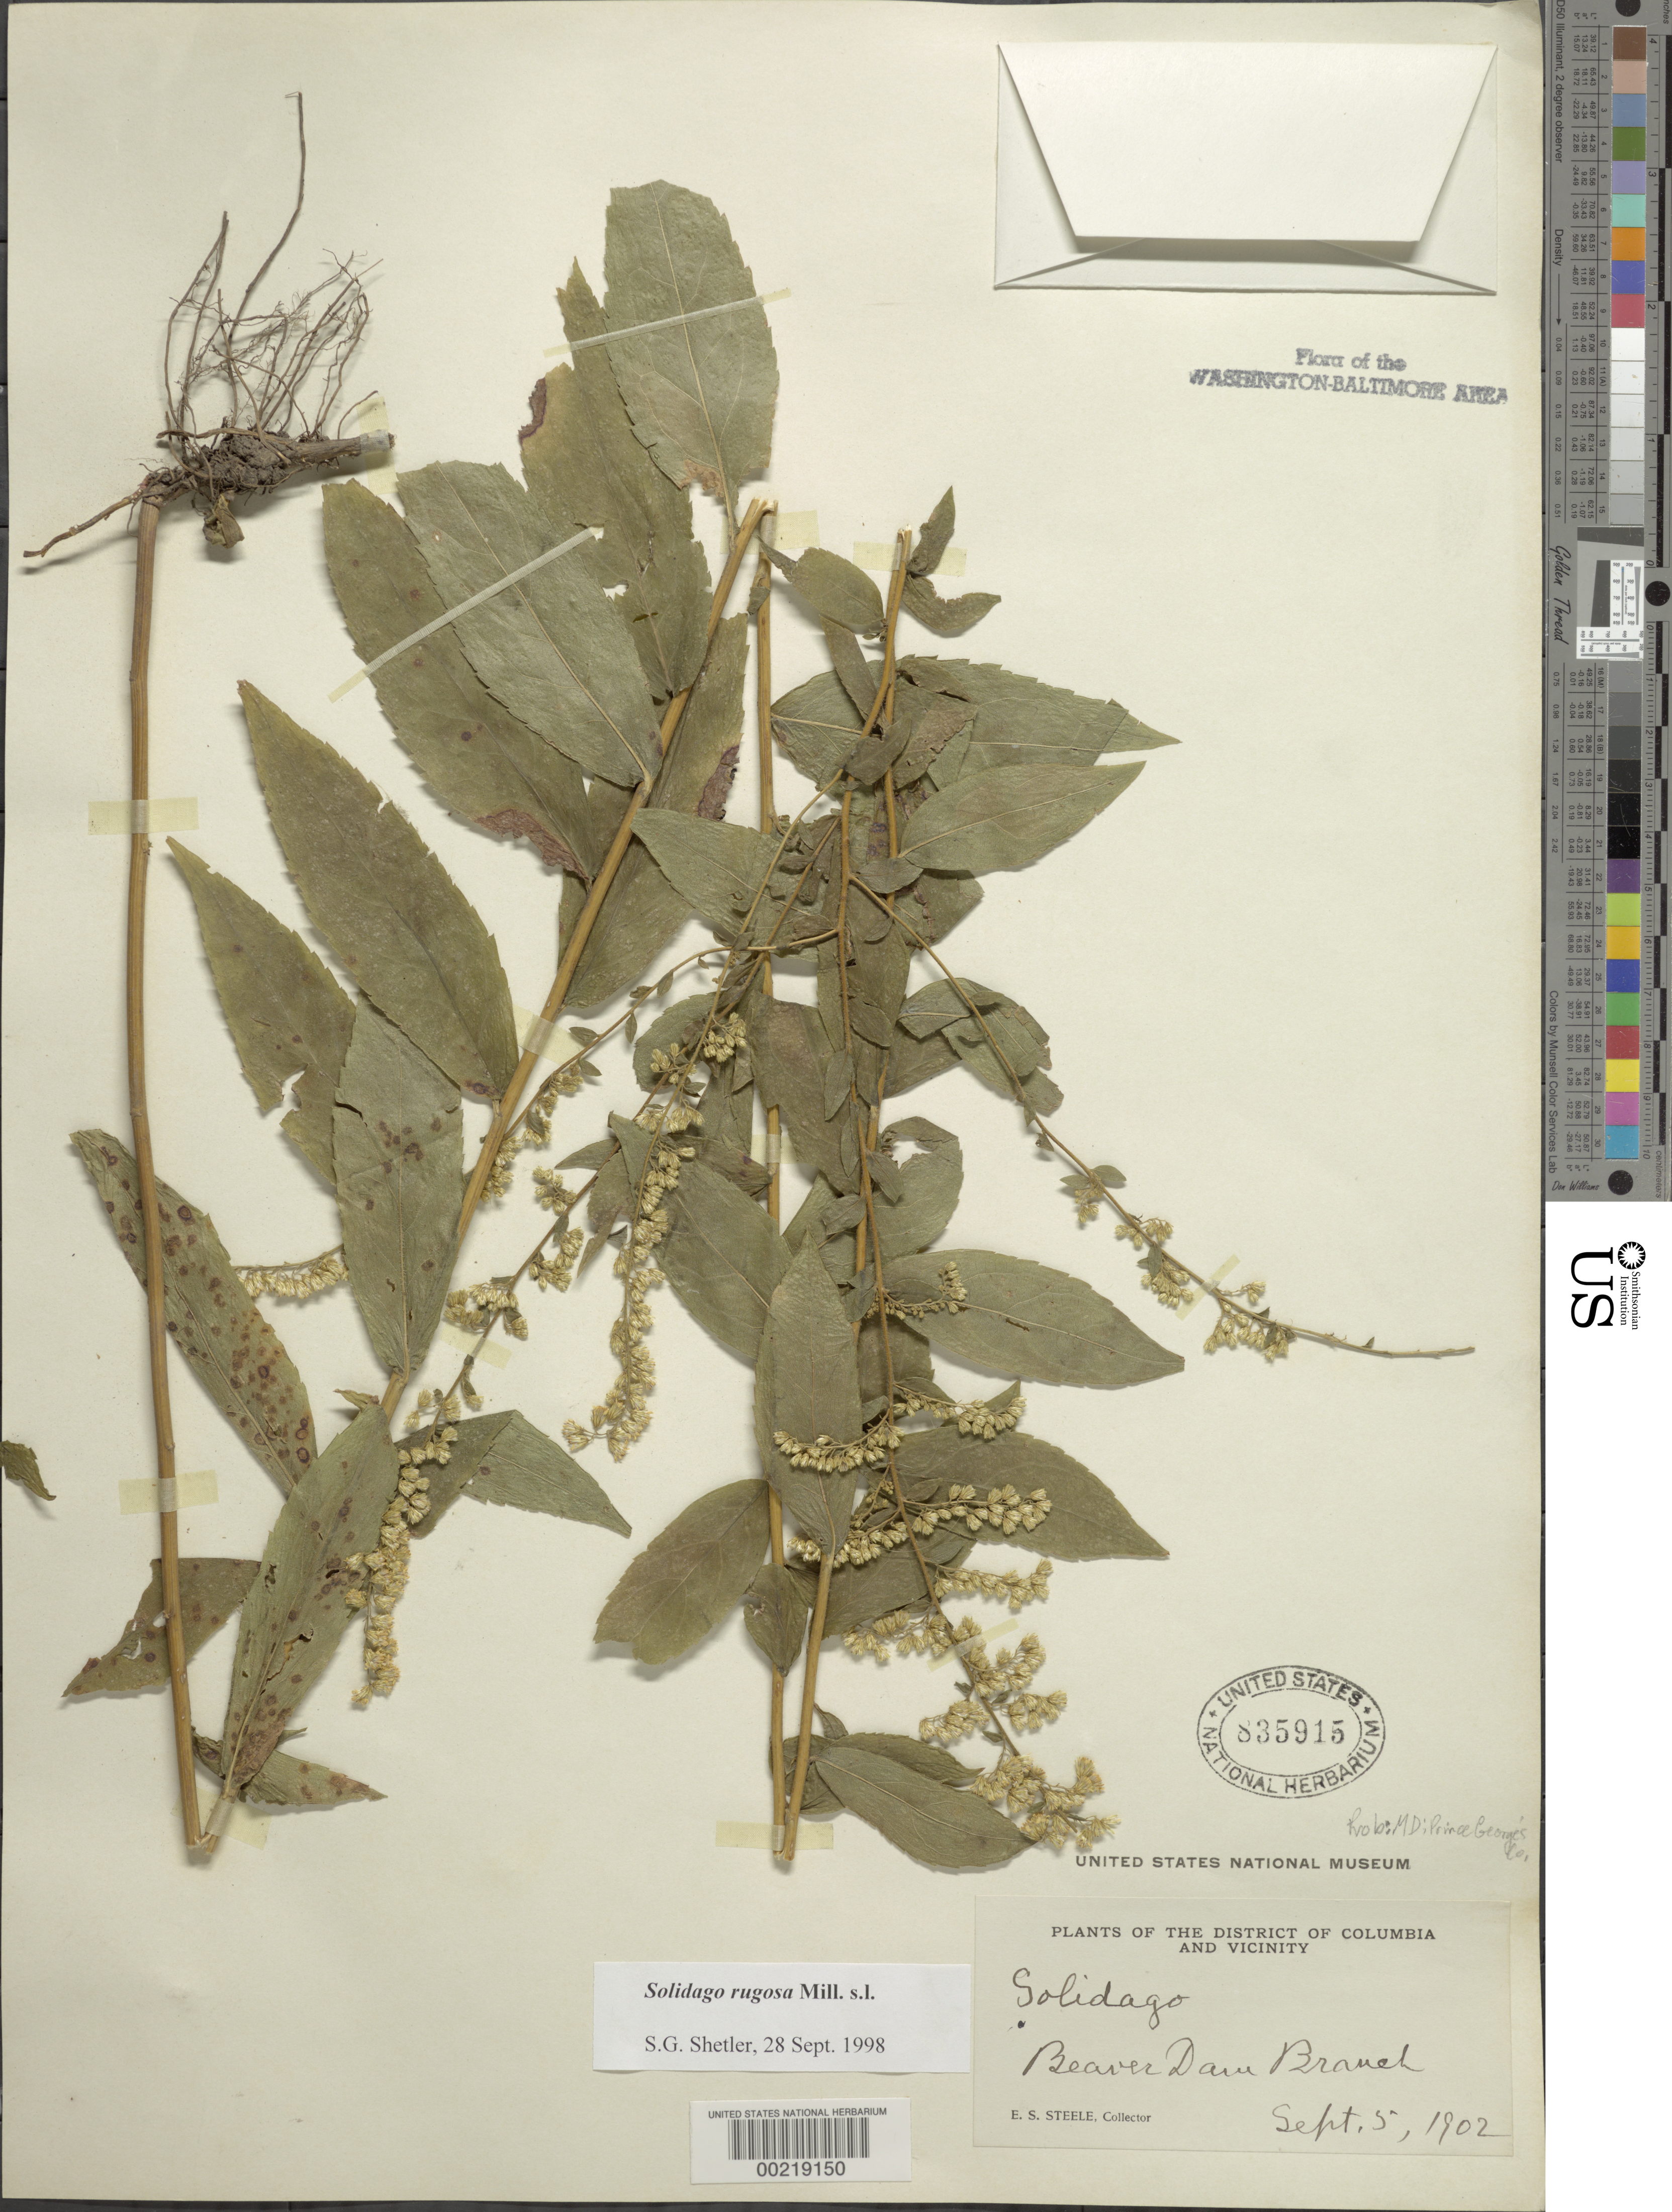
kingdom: Plantae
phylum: Tracheophyta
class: Magnoliopsida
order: Asterales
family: Asteraceae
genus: Solidago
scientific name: Solidago rugosa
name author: Mill.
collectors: E. Steele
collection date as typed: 05 Sep 1902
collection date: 1902-09-05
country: United States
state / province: Maryland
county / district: Prince George's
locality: Beaver Dam Branch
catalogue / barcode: US 835915